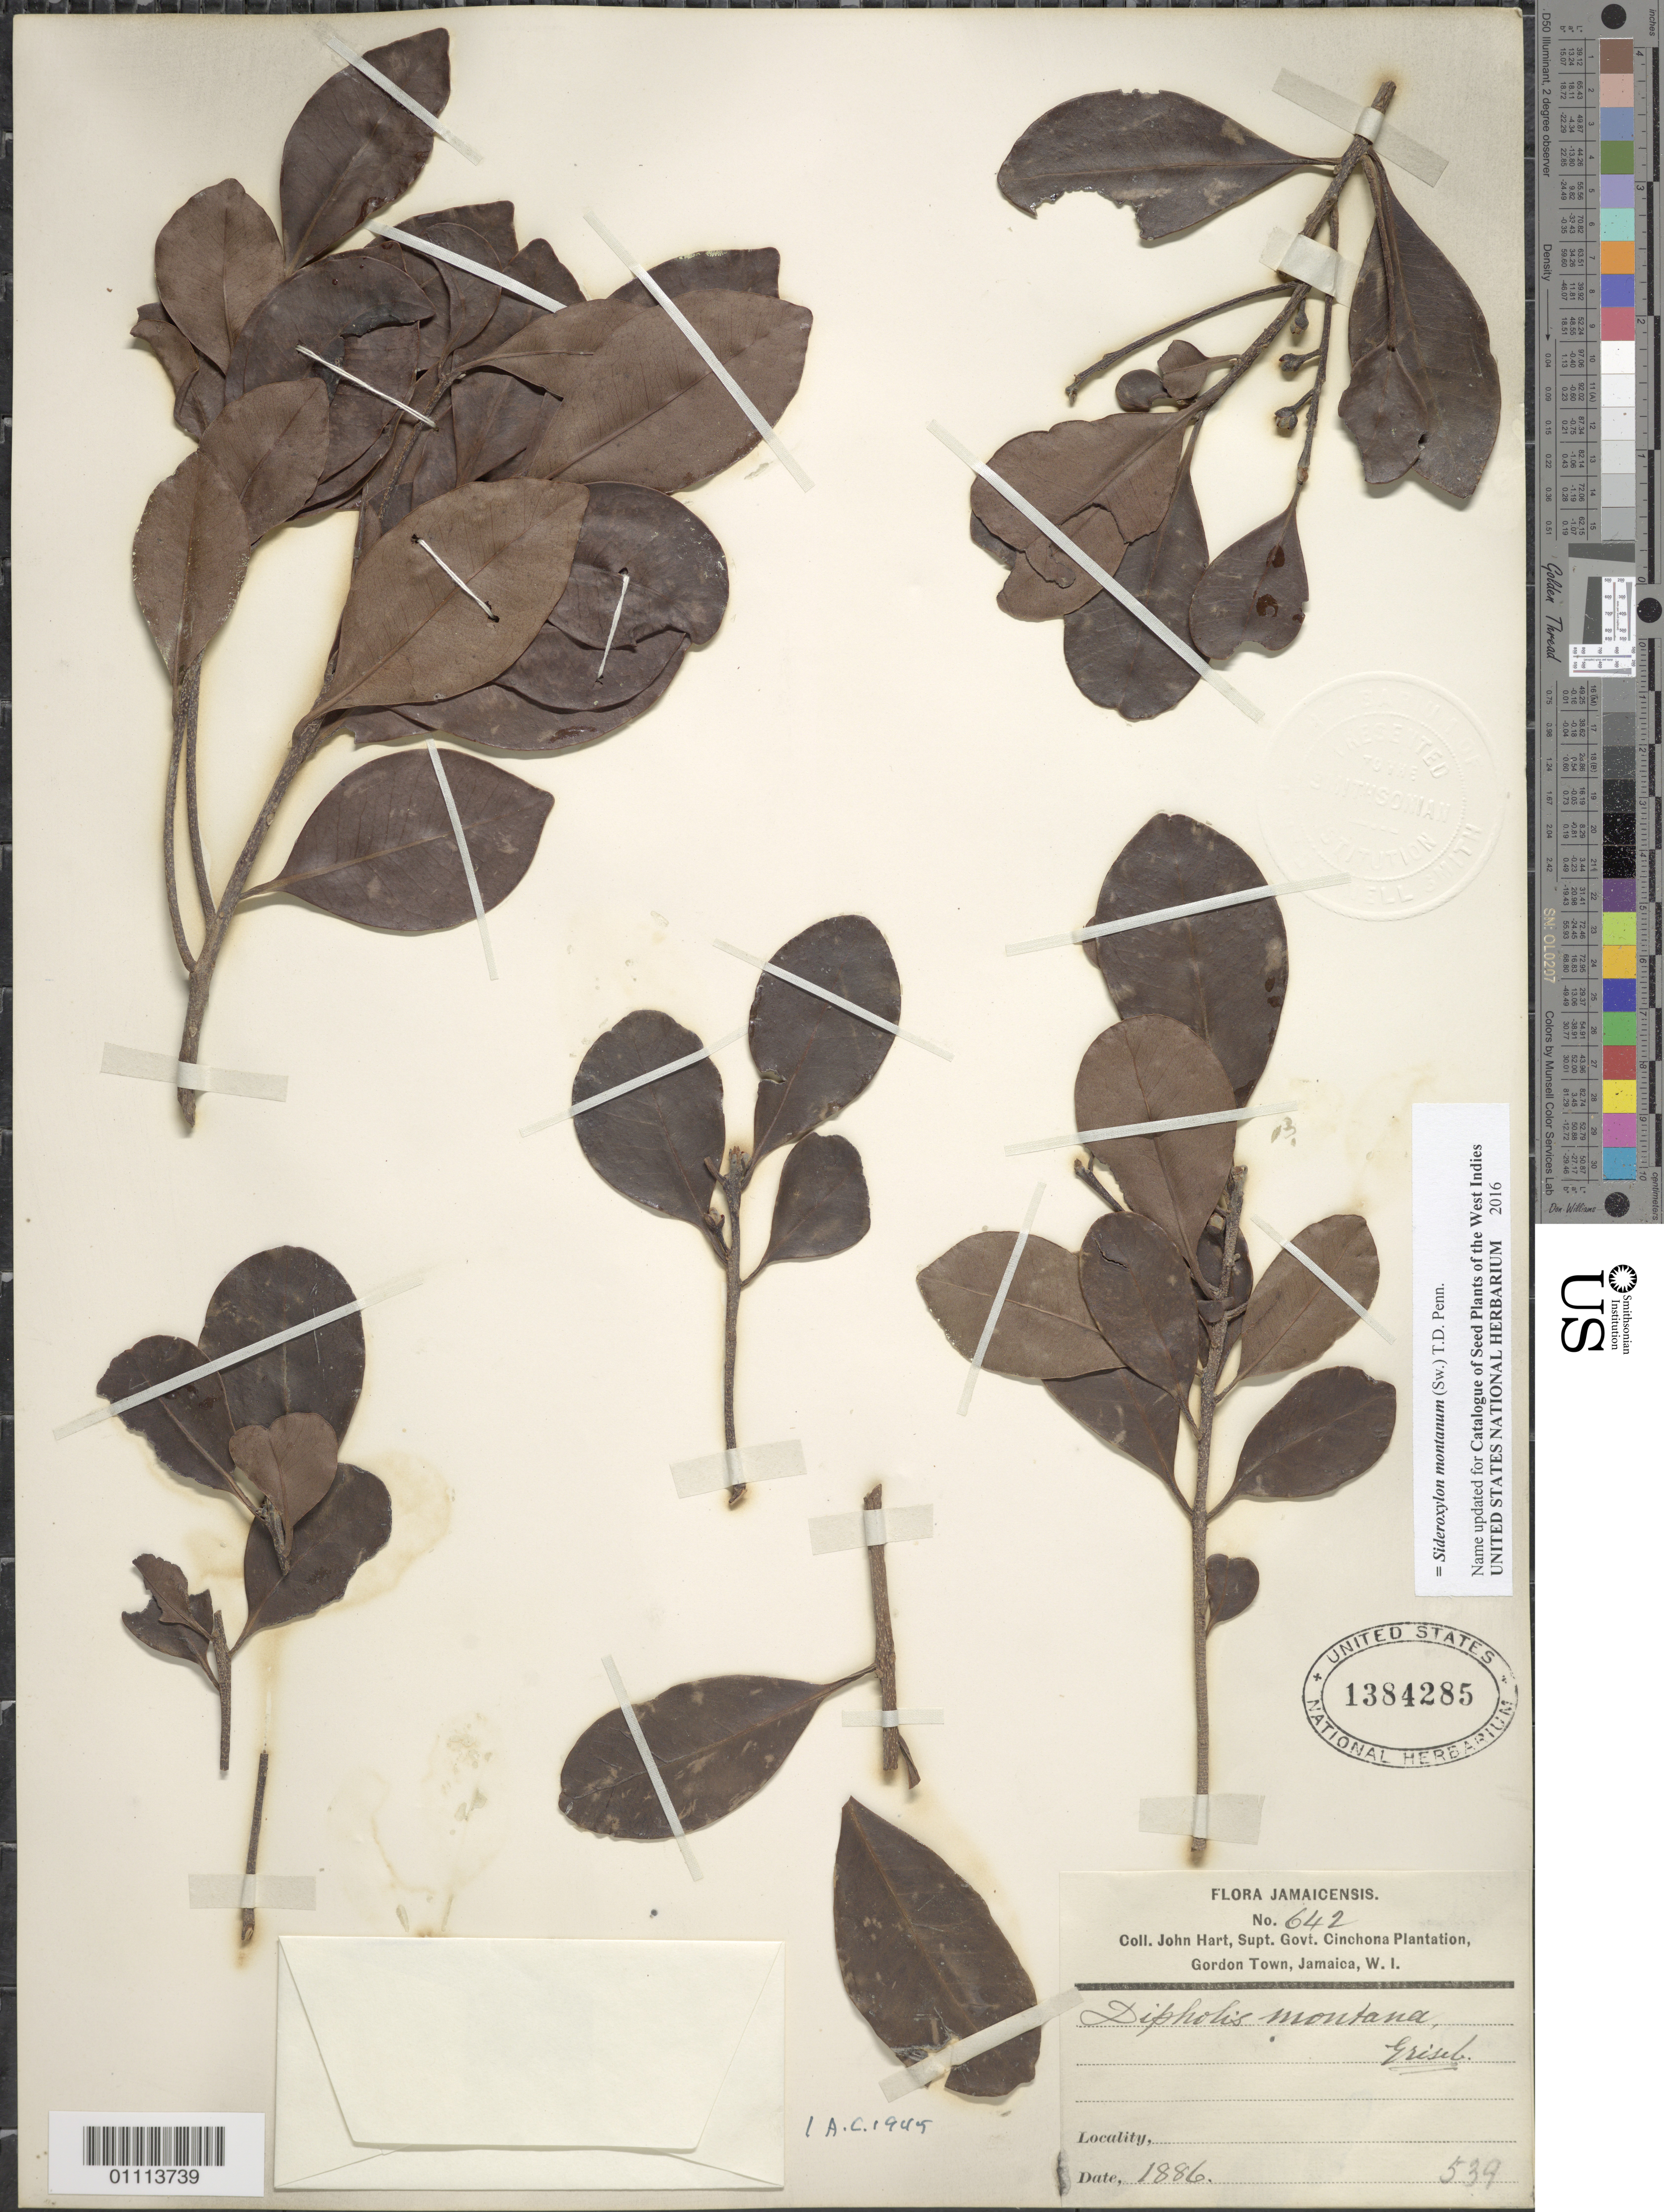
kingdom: Plantae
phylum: Tracheophyta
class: Magnoliopsida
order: Ericales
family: Sapotaceae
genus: Dipholis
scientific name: Dipholis montana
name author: (Sw.) Griseb.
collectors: J. Hart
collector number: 642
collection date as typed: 1886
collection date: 1886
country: Jamaica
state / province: Saint Andrew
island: Jamaica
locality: Gordon Town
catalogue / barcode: US 1384285